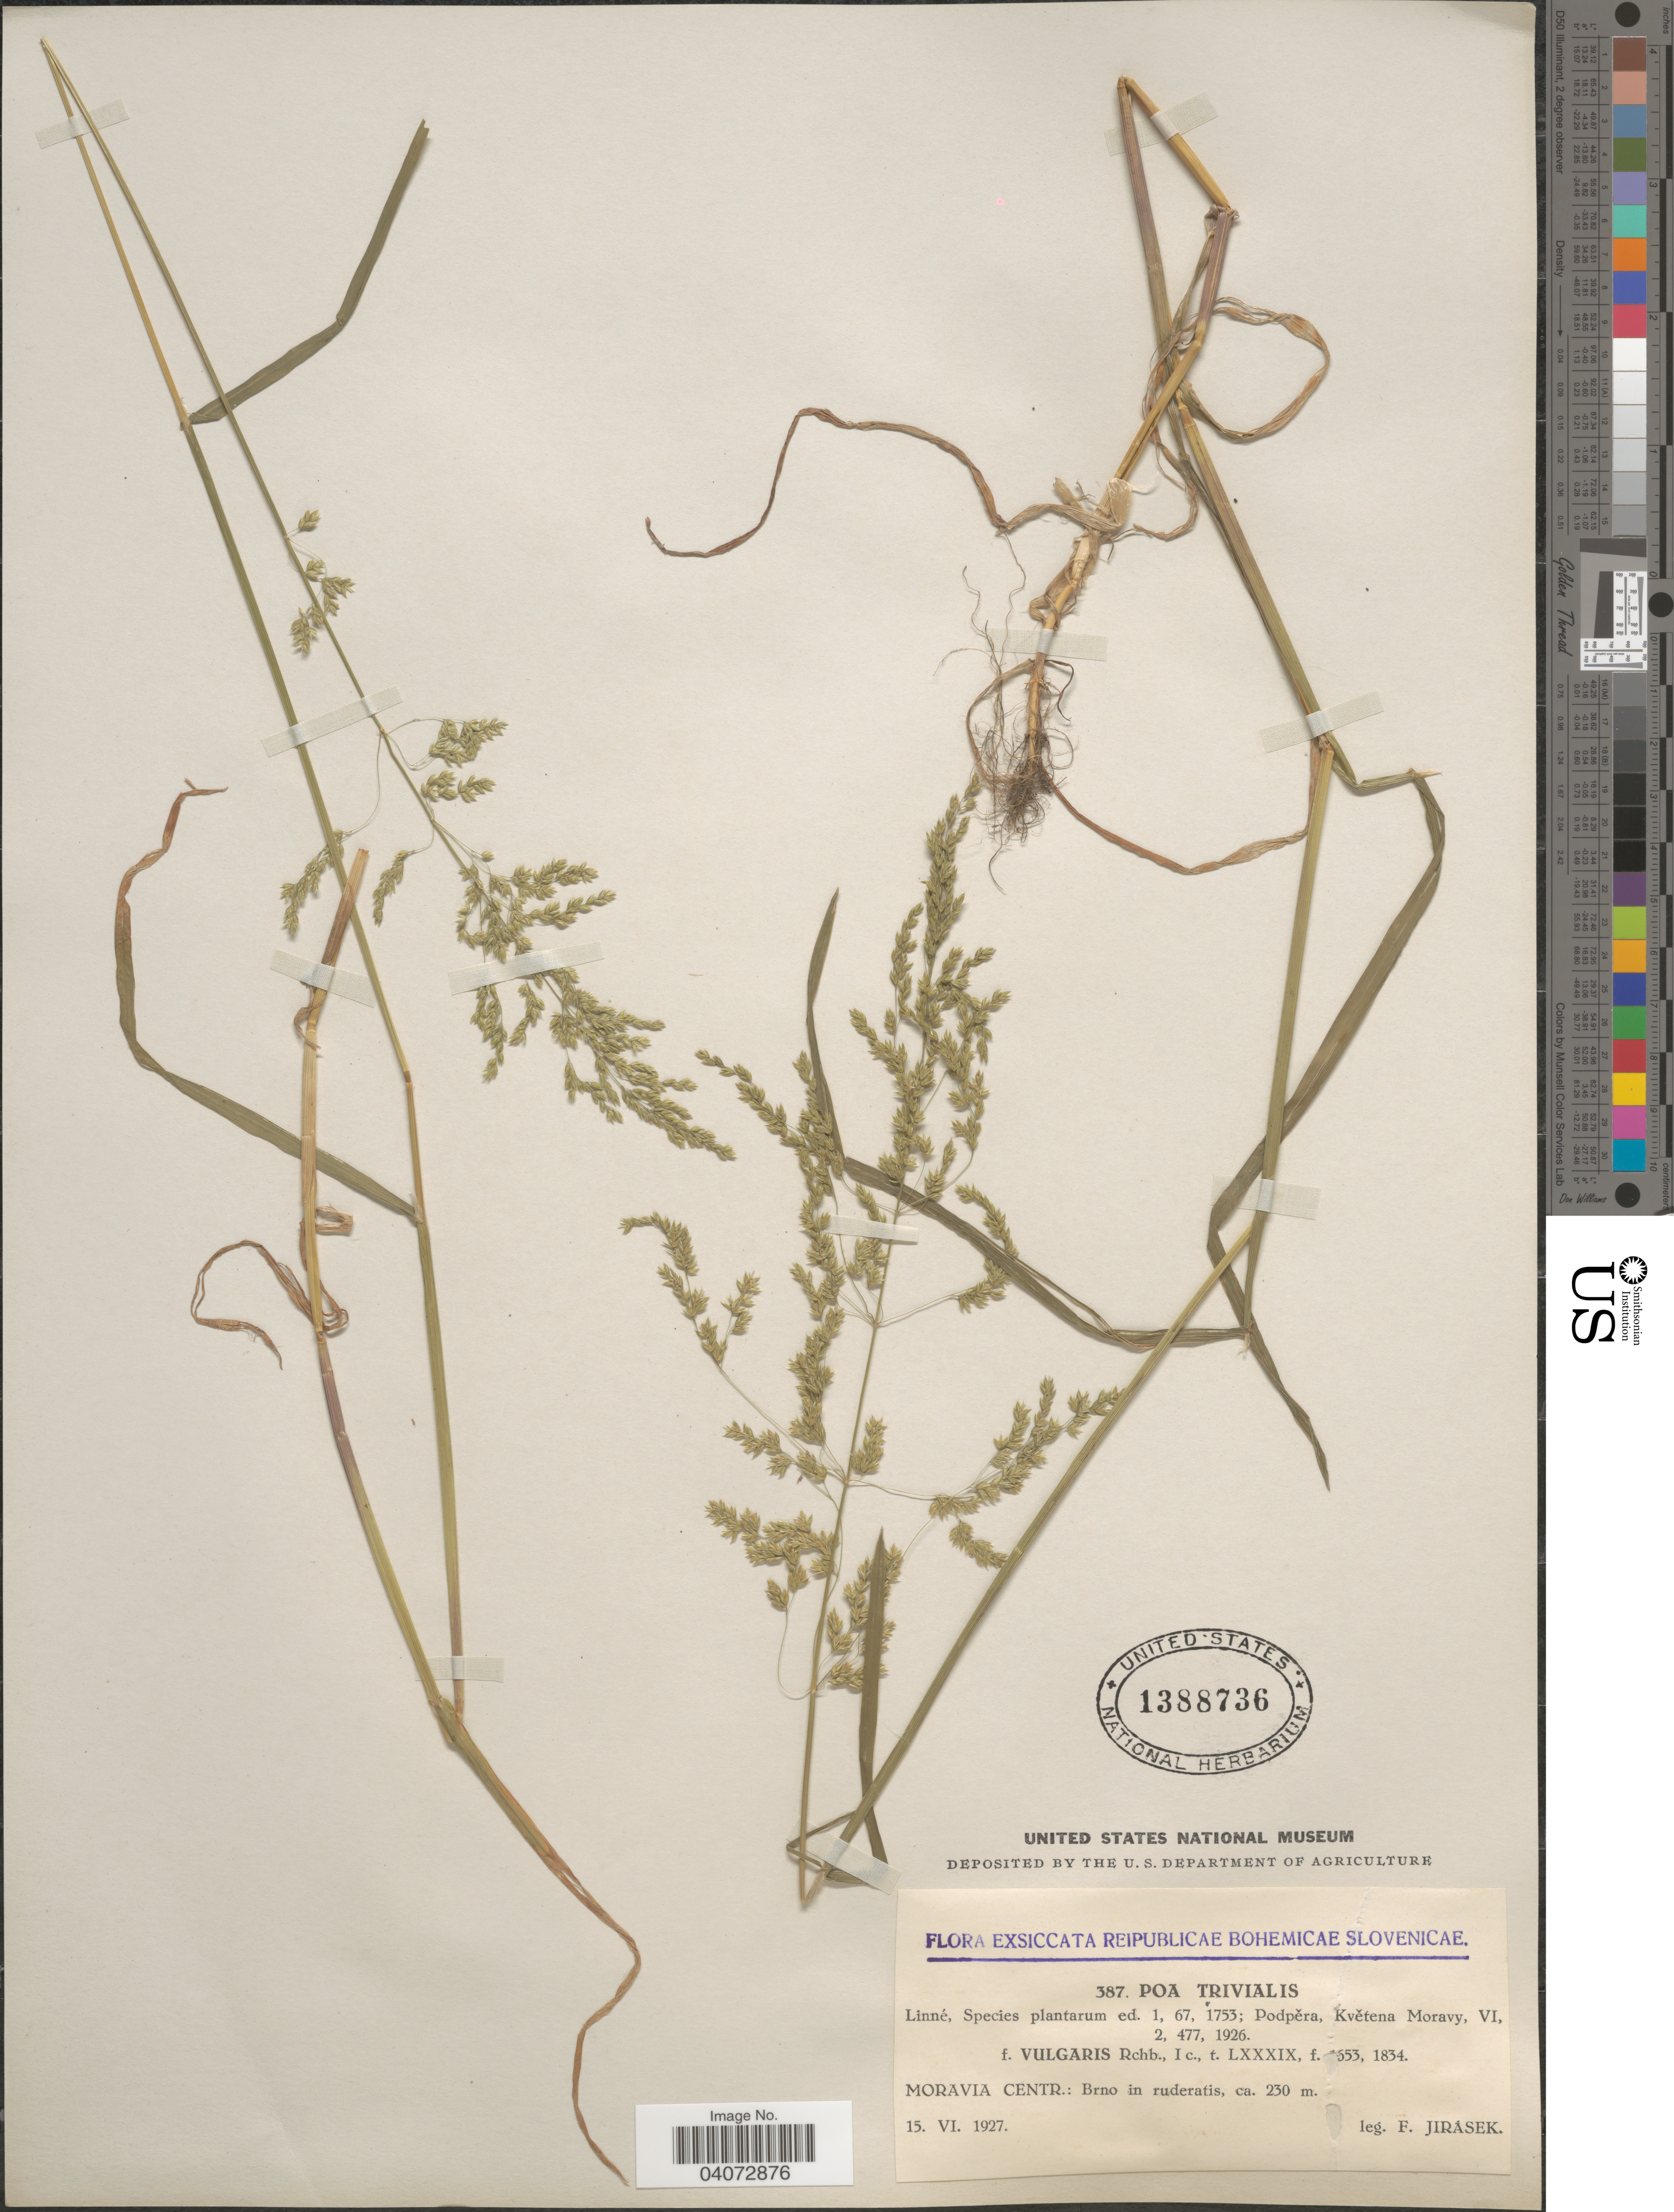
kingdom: Plantae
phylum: Tracheophyta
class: Liliopsida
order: Poales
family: Poaceae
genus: Poa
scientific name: Poa trivialis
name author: L.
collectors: F. Jirasek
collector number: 387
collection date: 1927-06-15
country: Czechia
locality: Republicae Bohemicae Slovenicae. Moravia Centr.: Brno in ruderatis.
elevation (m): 230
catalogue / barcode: US 1388736